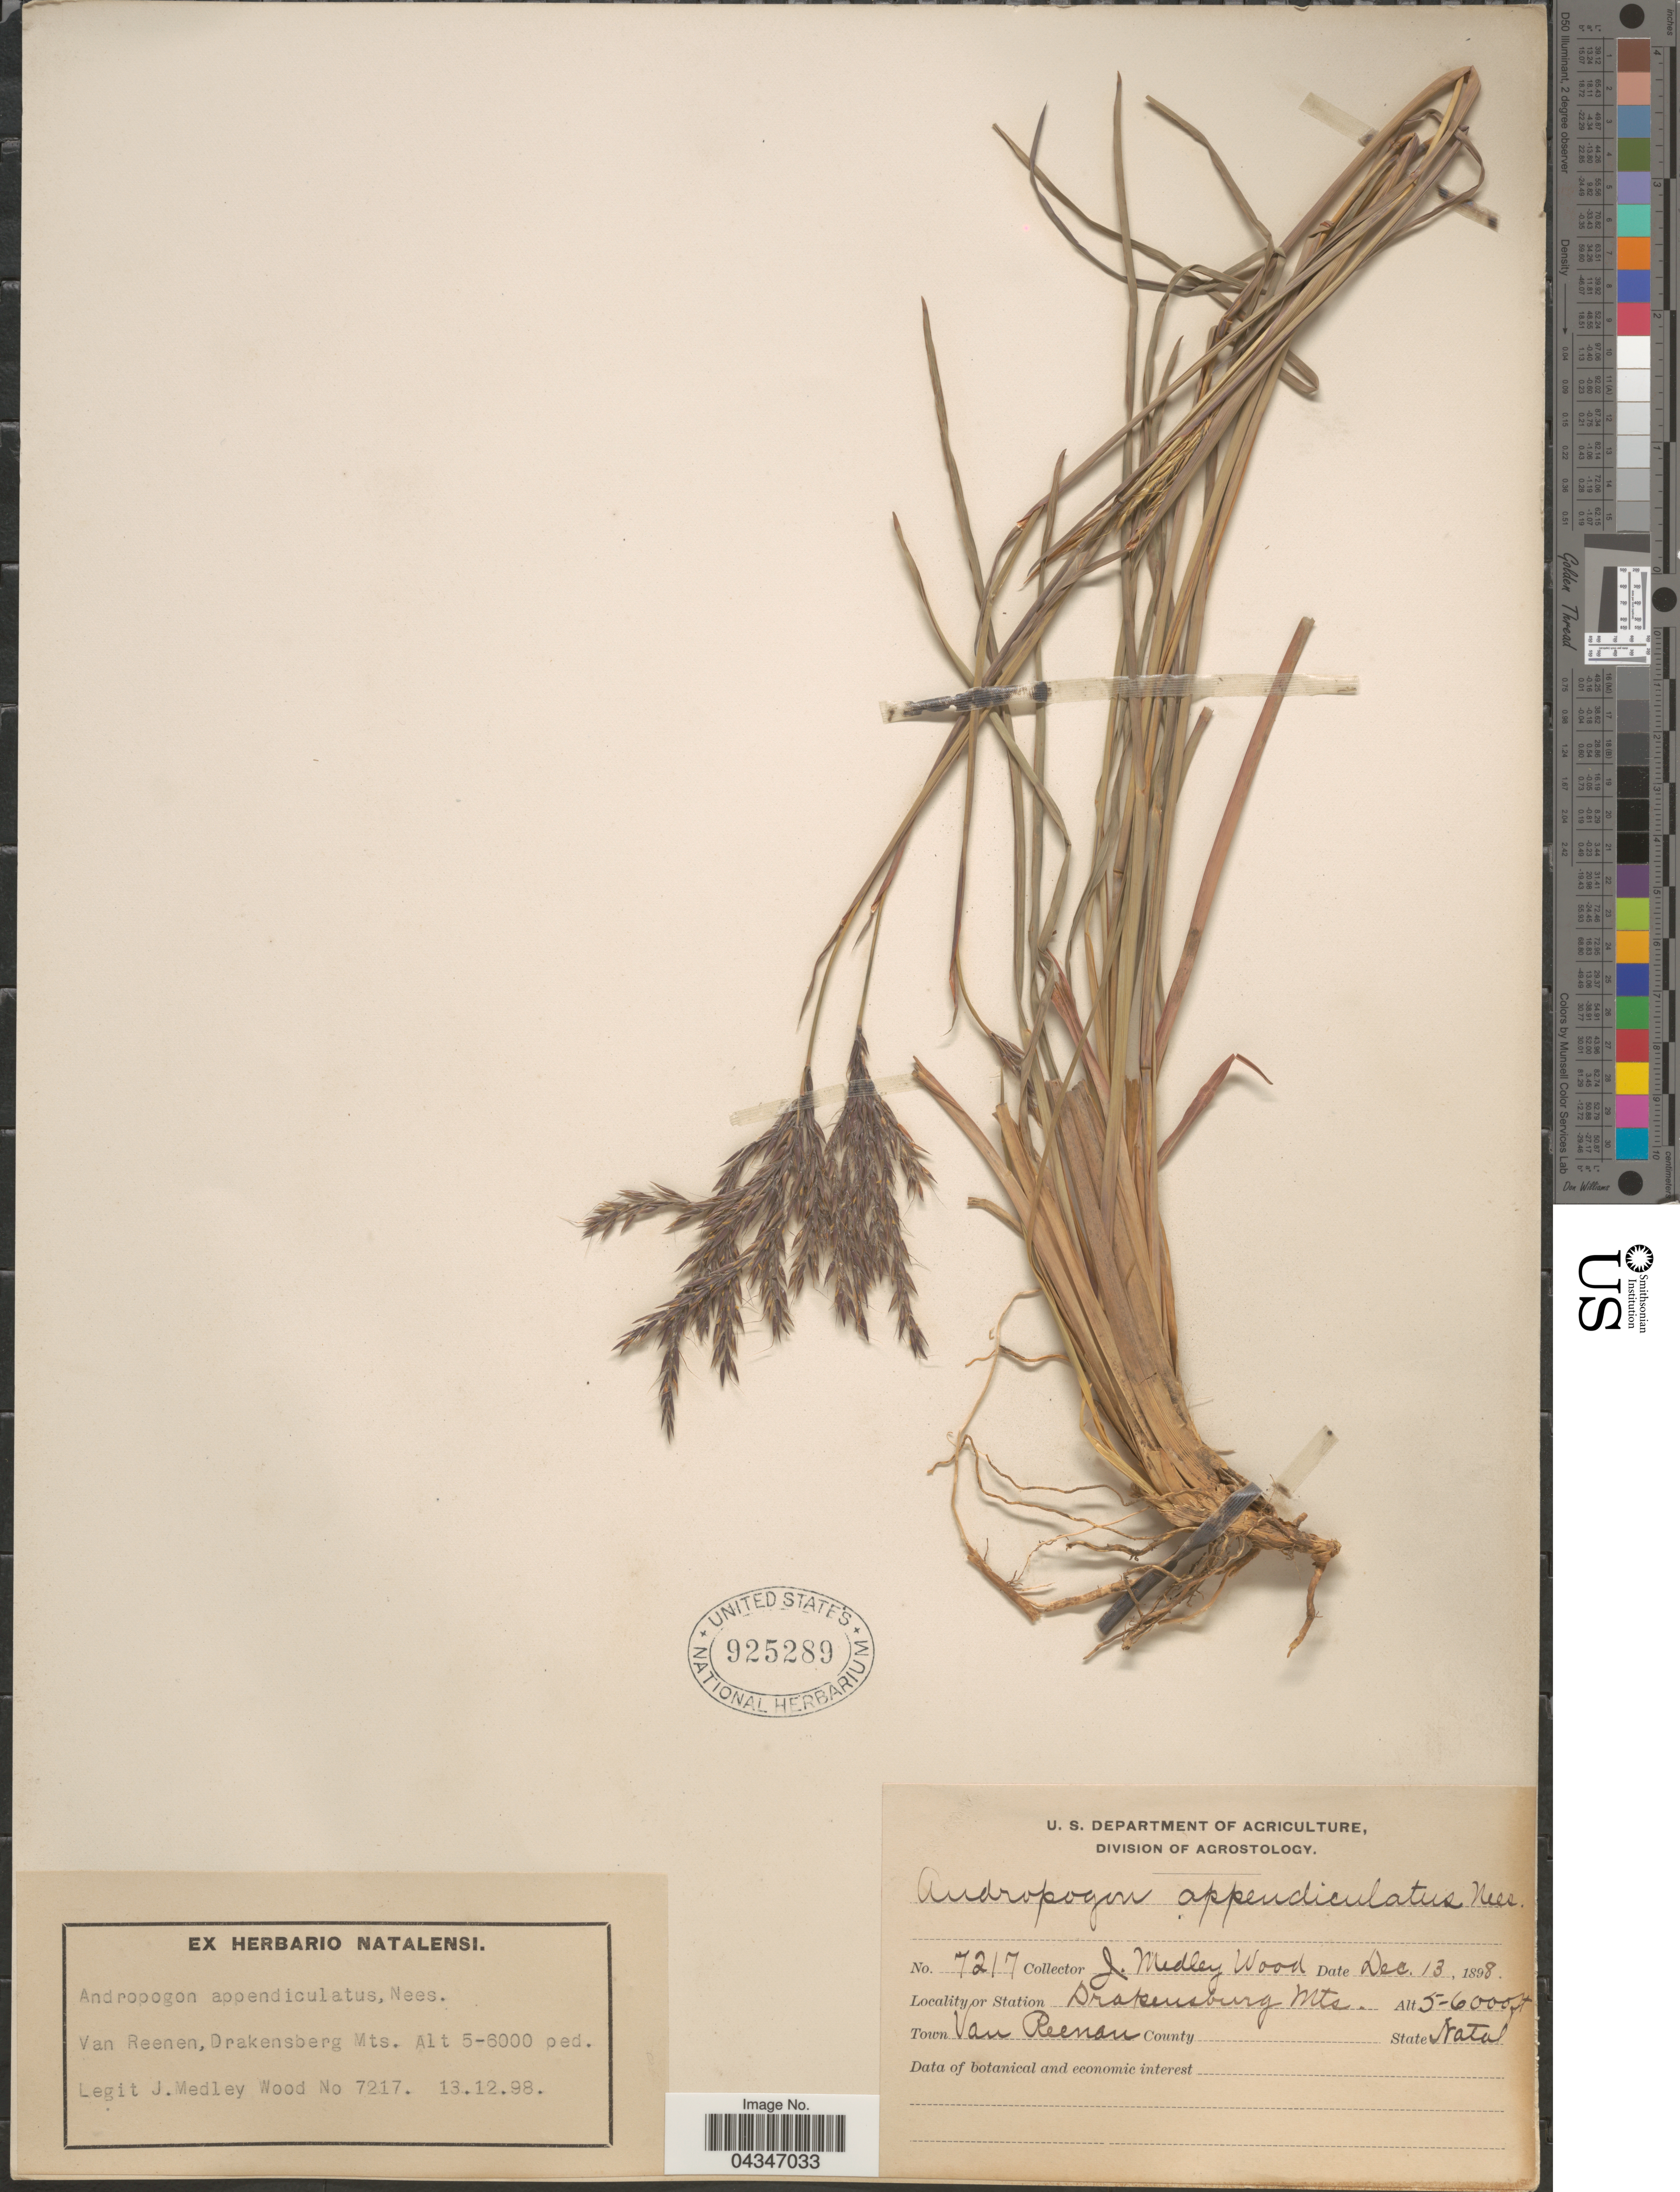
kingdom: Plantae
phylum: Tracheophyta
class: Liliopsida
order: Poales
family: Poaceae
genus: Andropogon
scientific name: Andropogon appendiculatus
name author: Nees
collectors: J. Medley Wood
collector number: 7217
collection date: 1898-12-13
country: South Africa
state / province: KwaZulu-Natal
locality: Drakensburg Mts. Town Van Reenen.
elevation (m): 1524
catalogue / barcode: US 925289